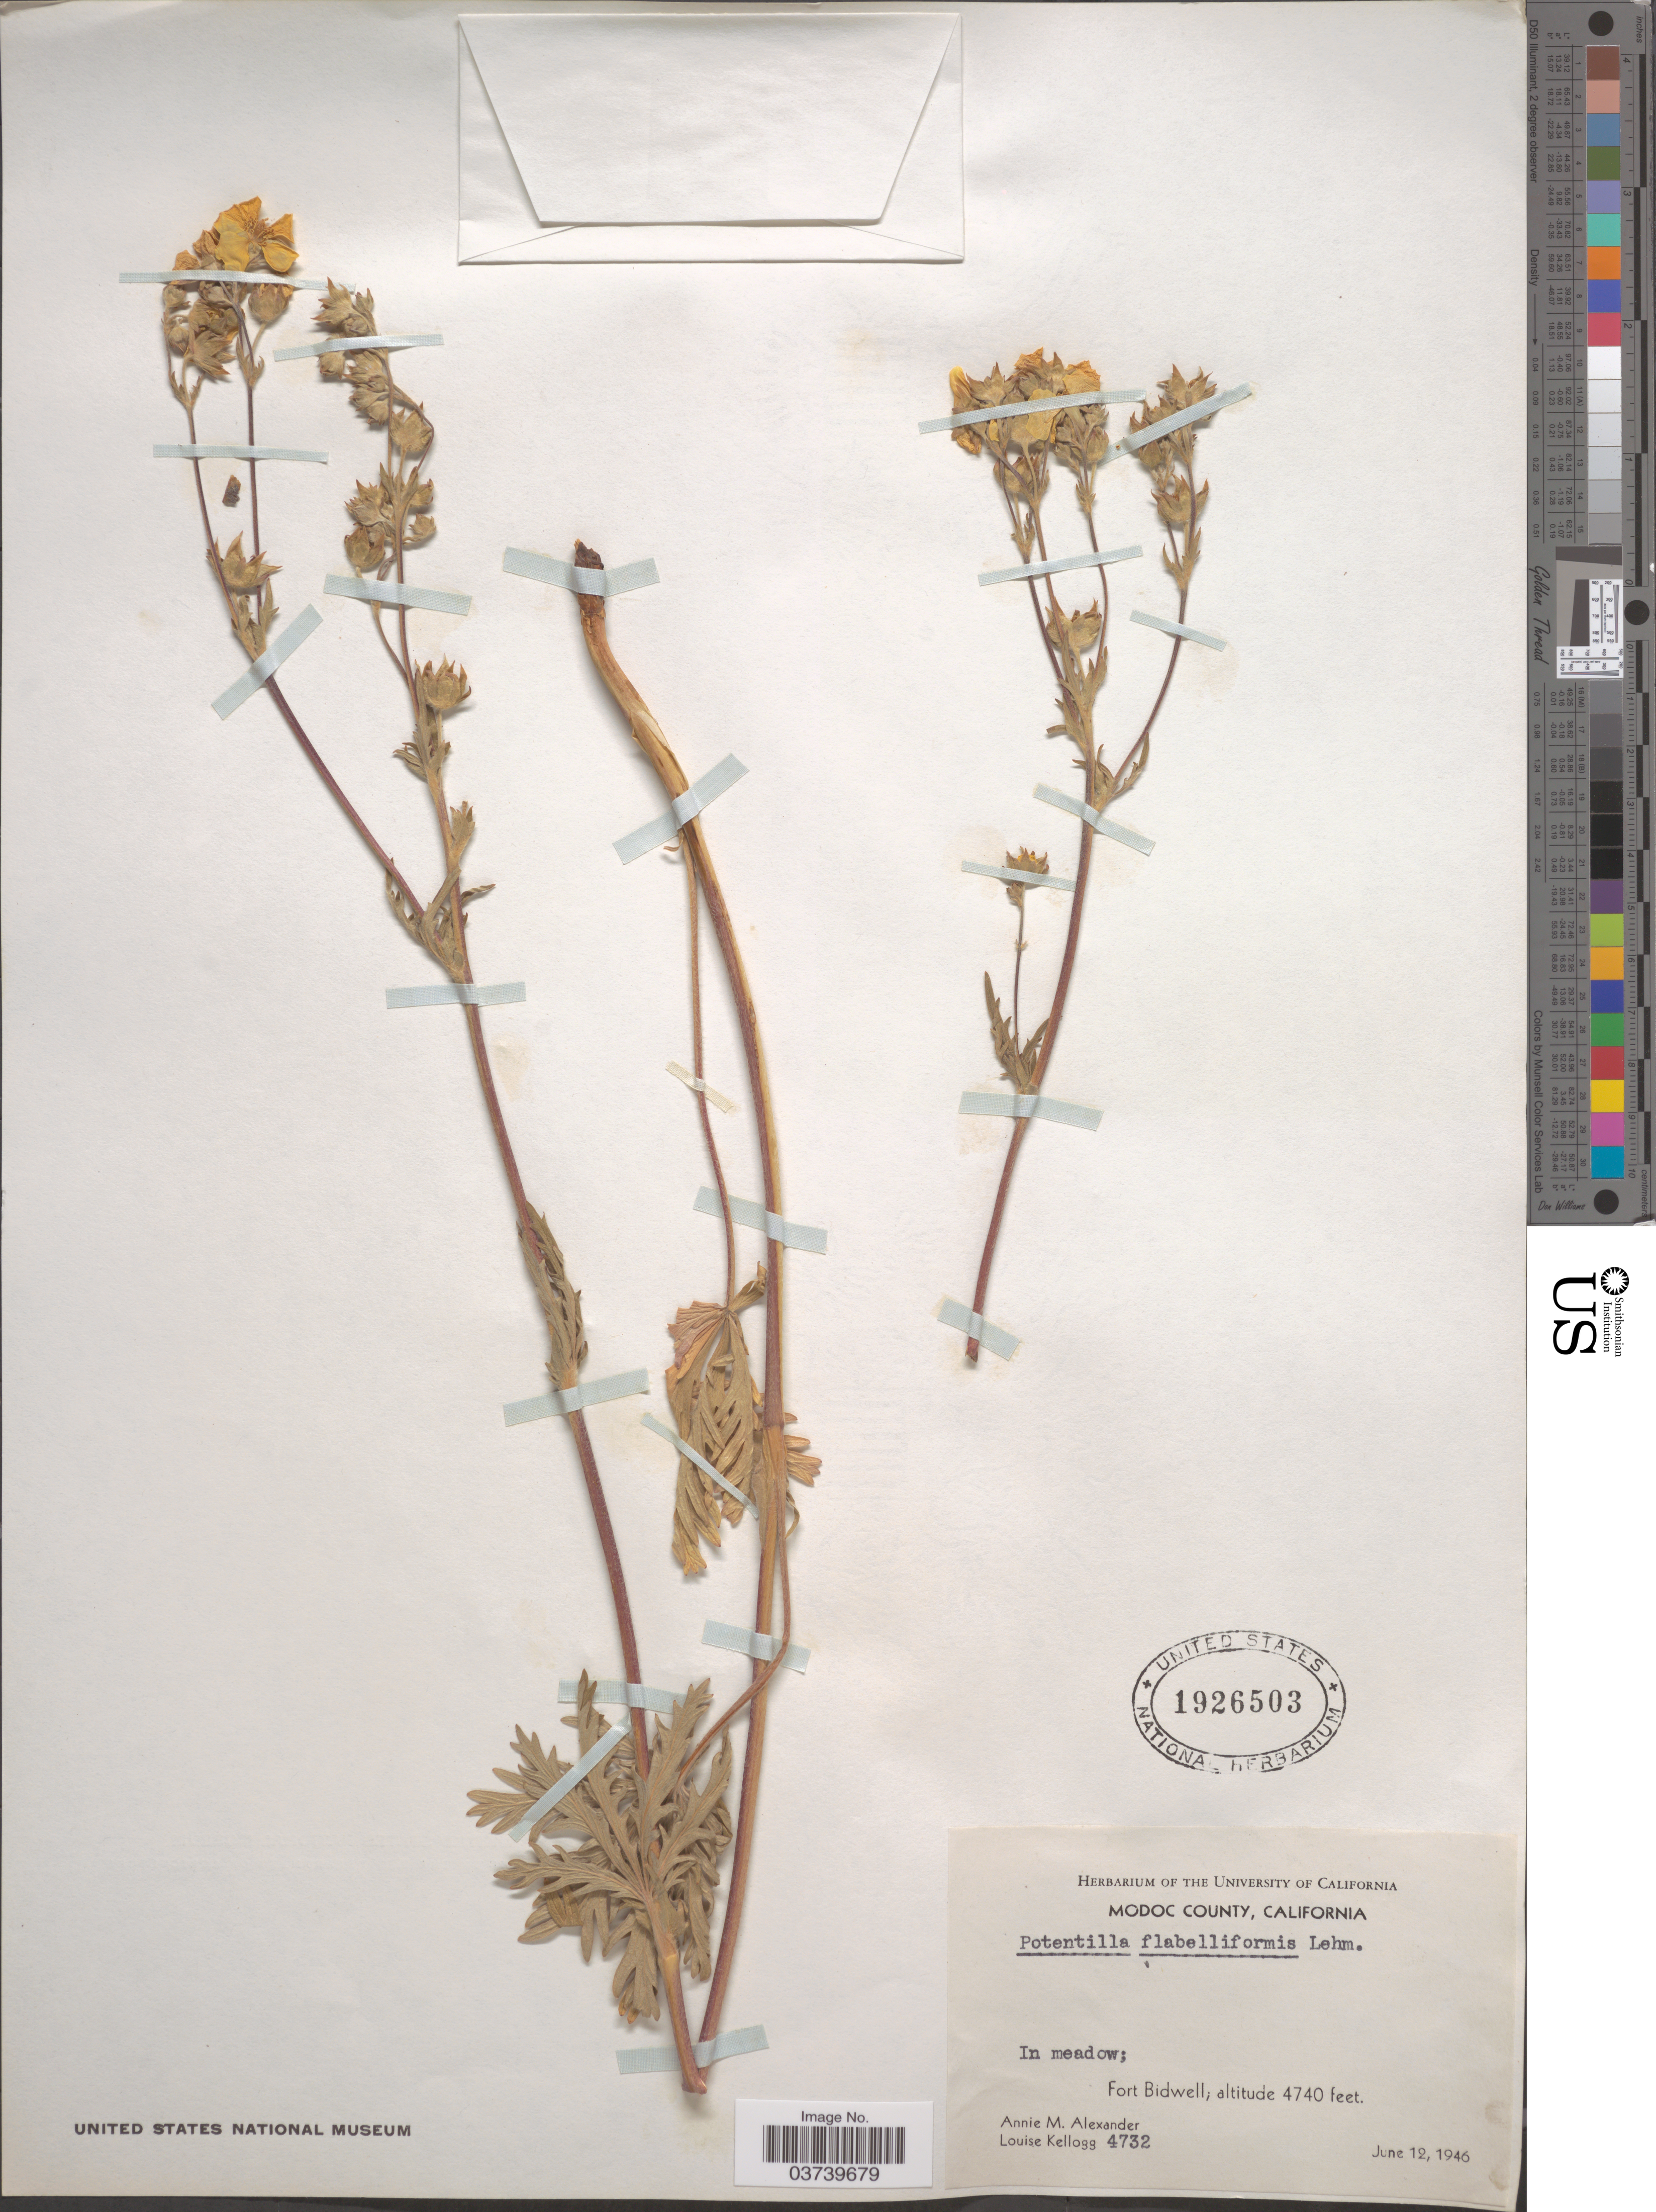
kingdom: Plantae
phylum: Tracheophyta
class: Magnoliopsida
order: Rosales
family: Rosaceae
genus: Potentilla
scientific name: Potentilla gracilis var. flabelliformis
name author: (Lehm.) Nutt.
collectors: A. M. Alexander & L. Kellogg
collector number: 4732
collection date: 1946-06-12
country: United States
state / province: California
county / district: Modoc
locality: Modoc County. Fort Bidwell.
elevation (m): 1445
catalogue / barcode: US 1926503